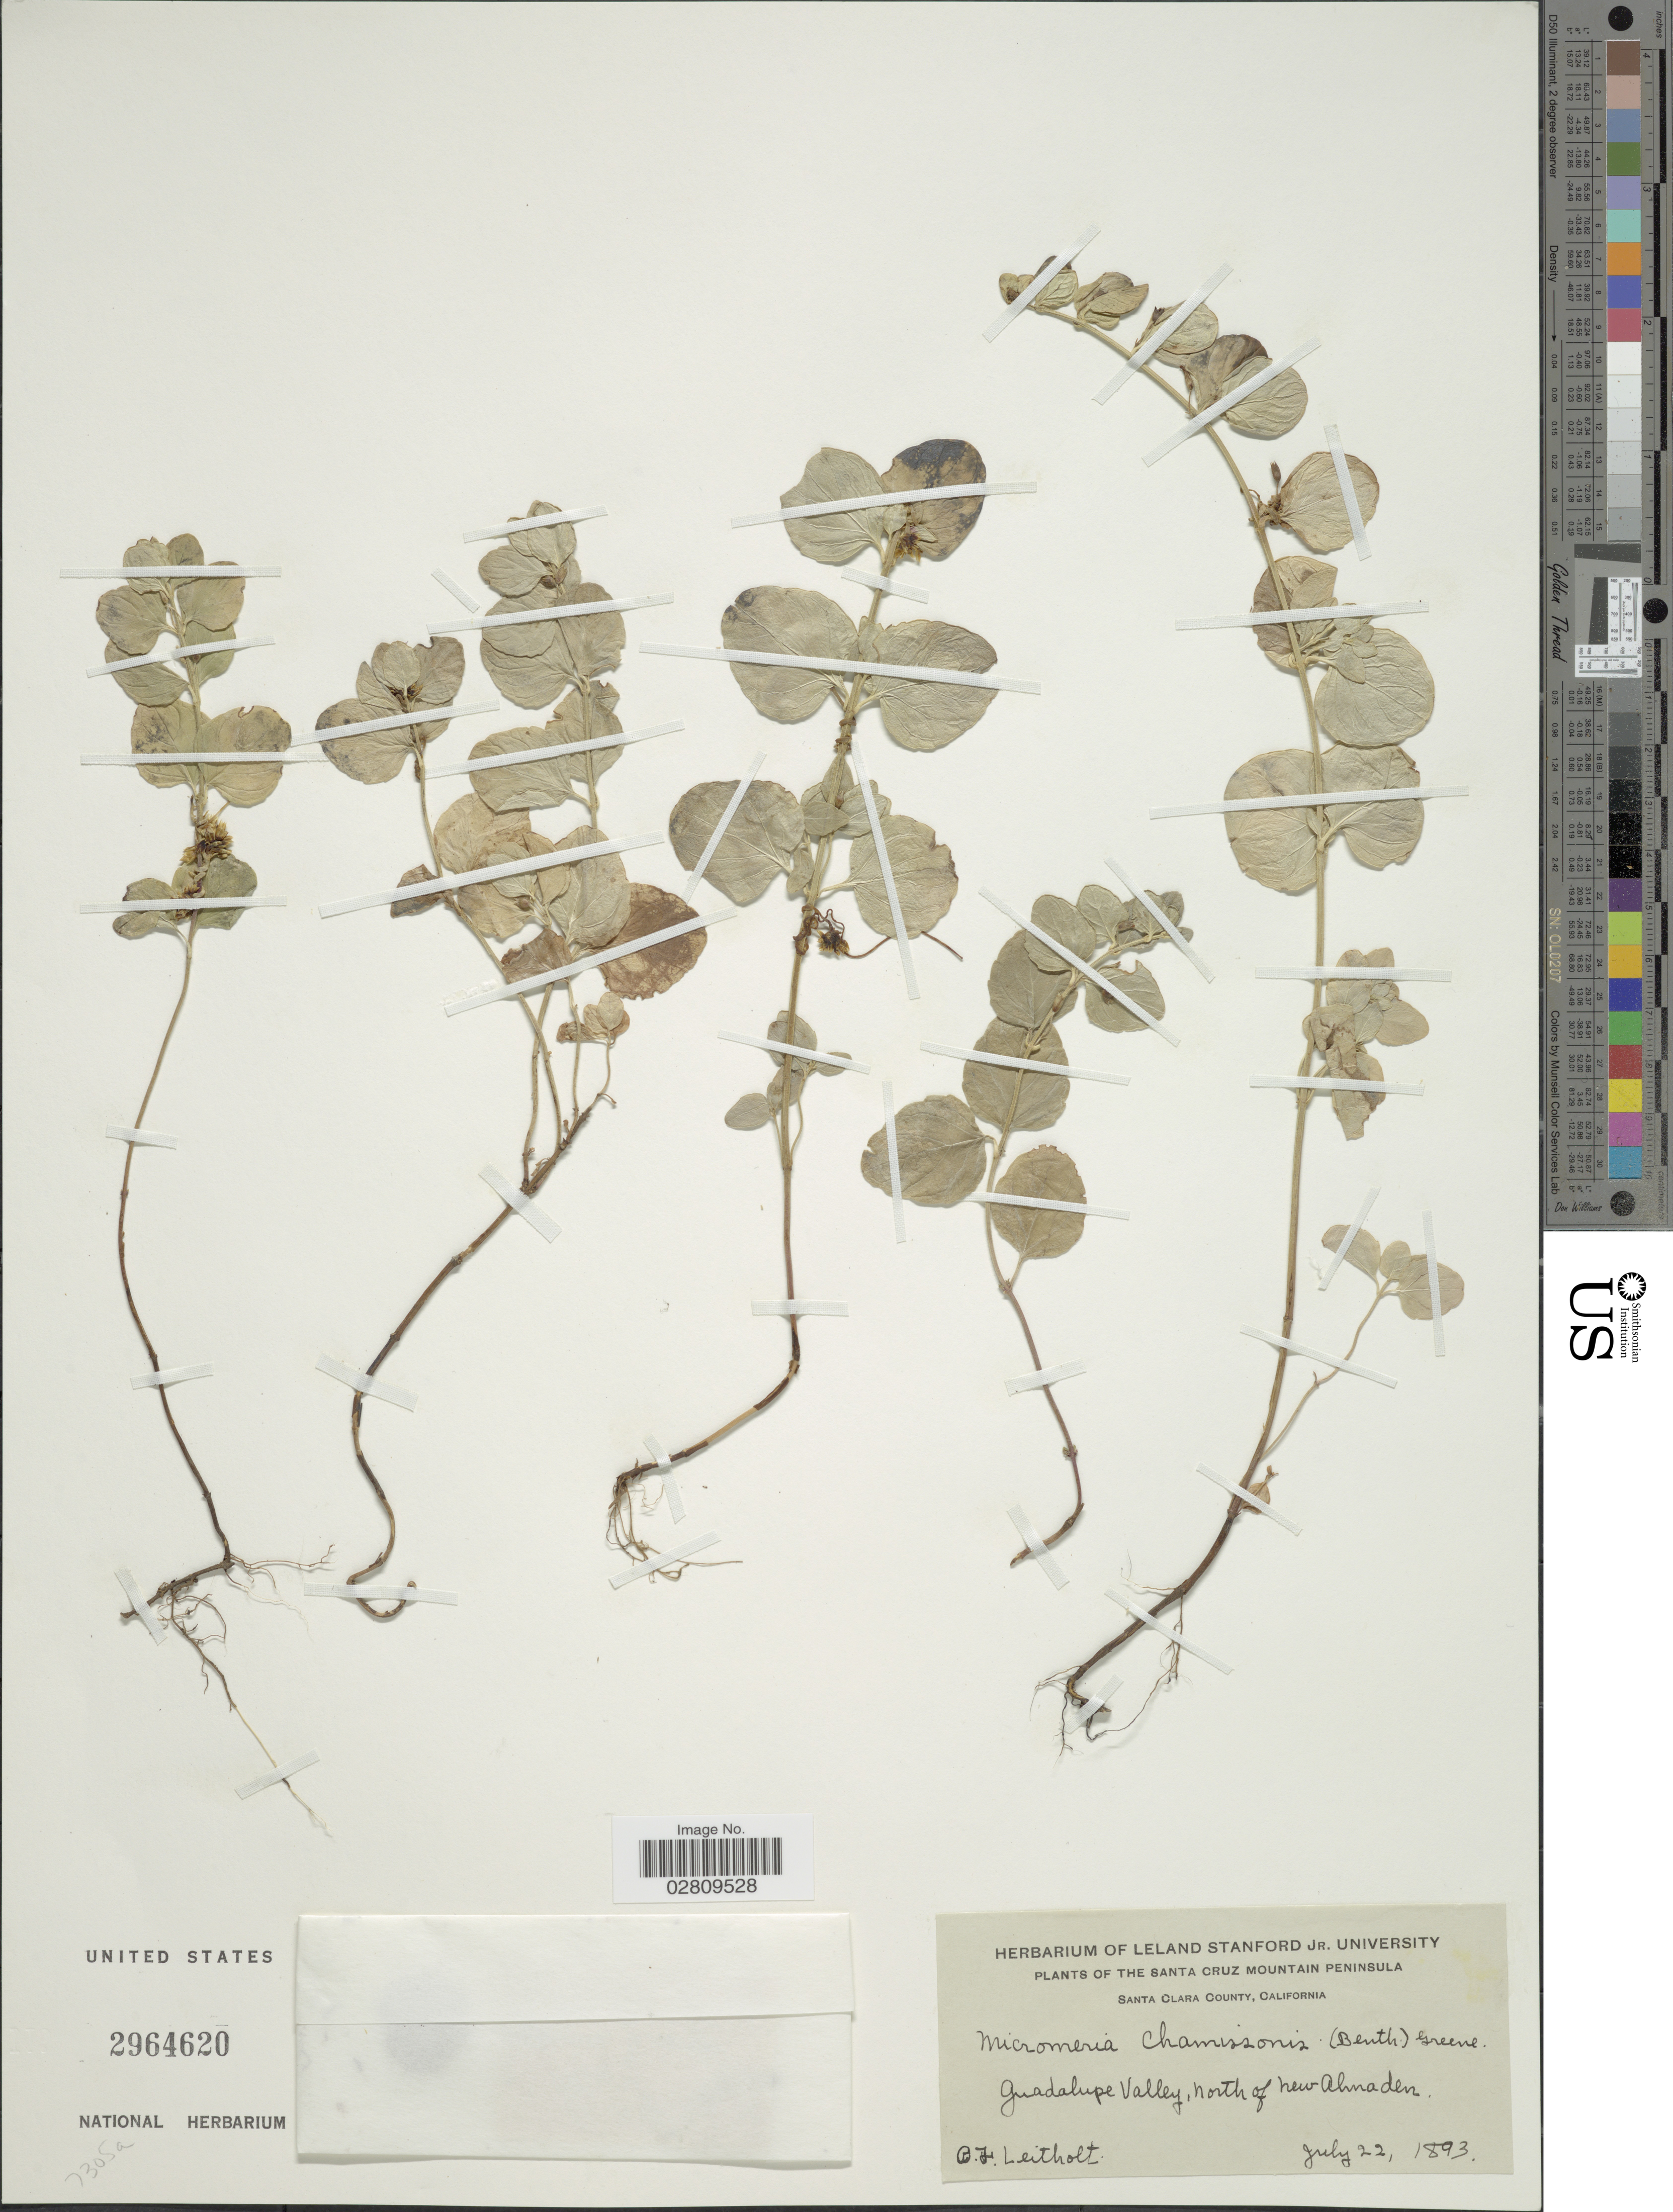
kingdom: Plantae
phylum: Tracheophyta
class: Magnoliopsida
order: Lamiales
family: Lamiaceae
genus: Micromeria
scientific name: Micromeria douglasii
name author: Benth.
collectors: C. Leitholt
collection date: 1893-07-22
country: United States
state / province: California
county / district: Santa Clara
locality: Santa Cruz Mountain Peninsula. Santa Clara County. Guadalupe Valley, north of New Almaden.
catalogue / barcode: US 2964620